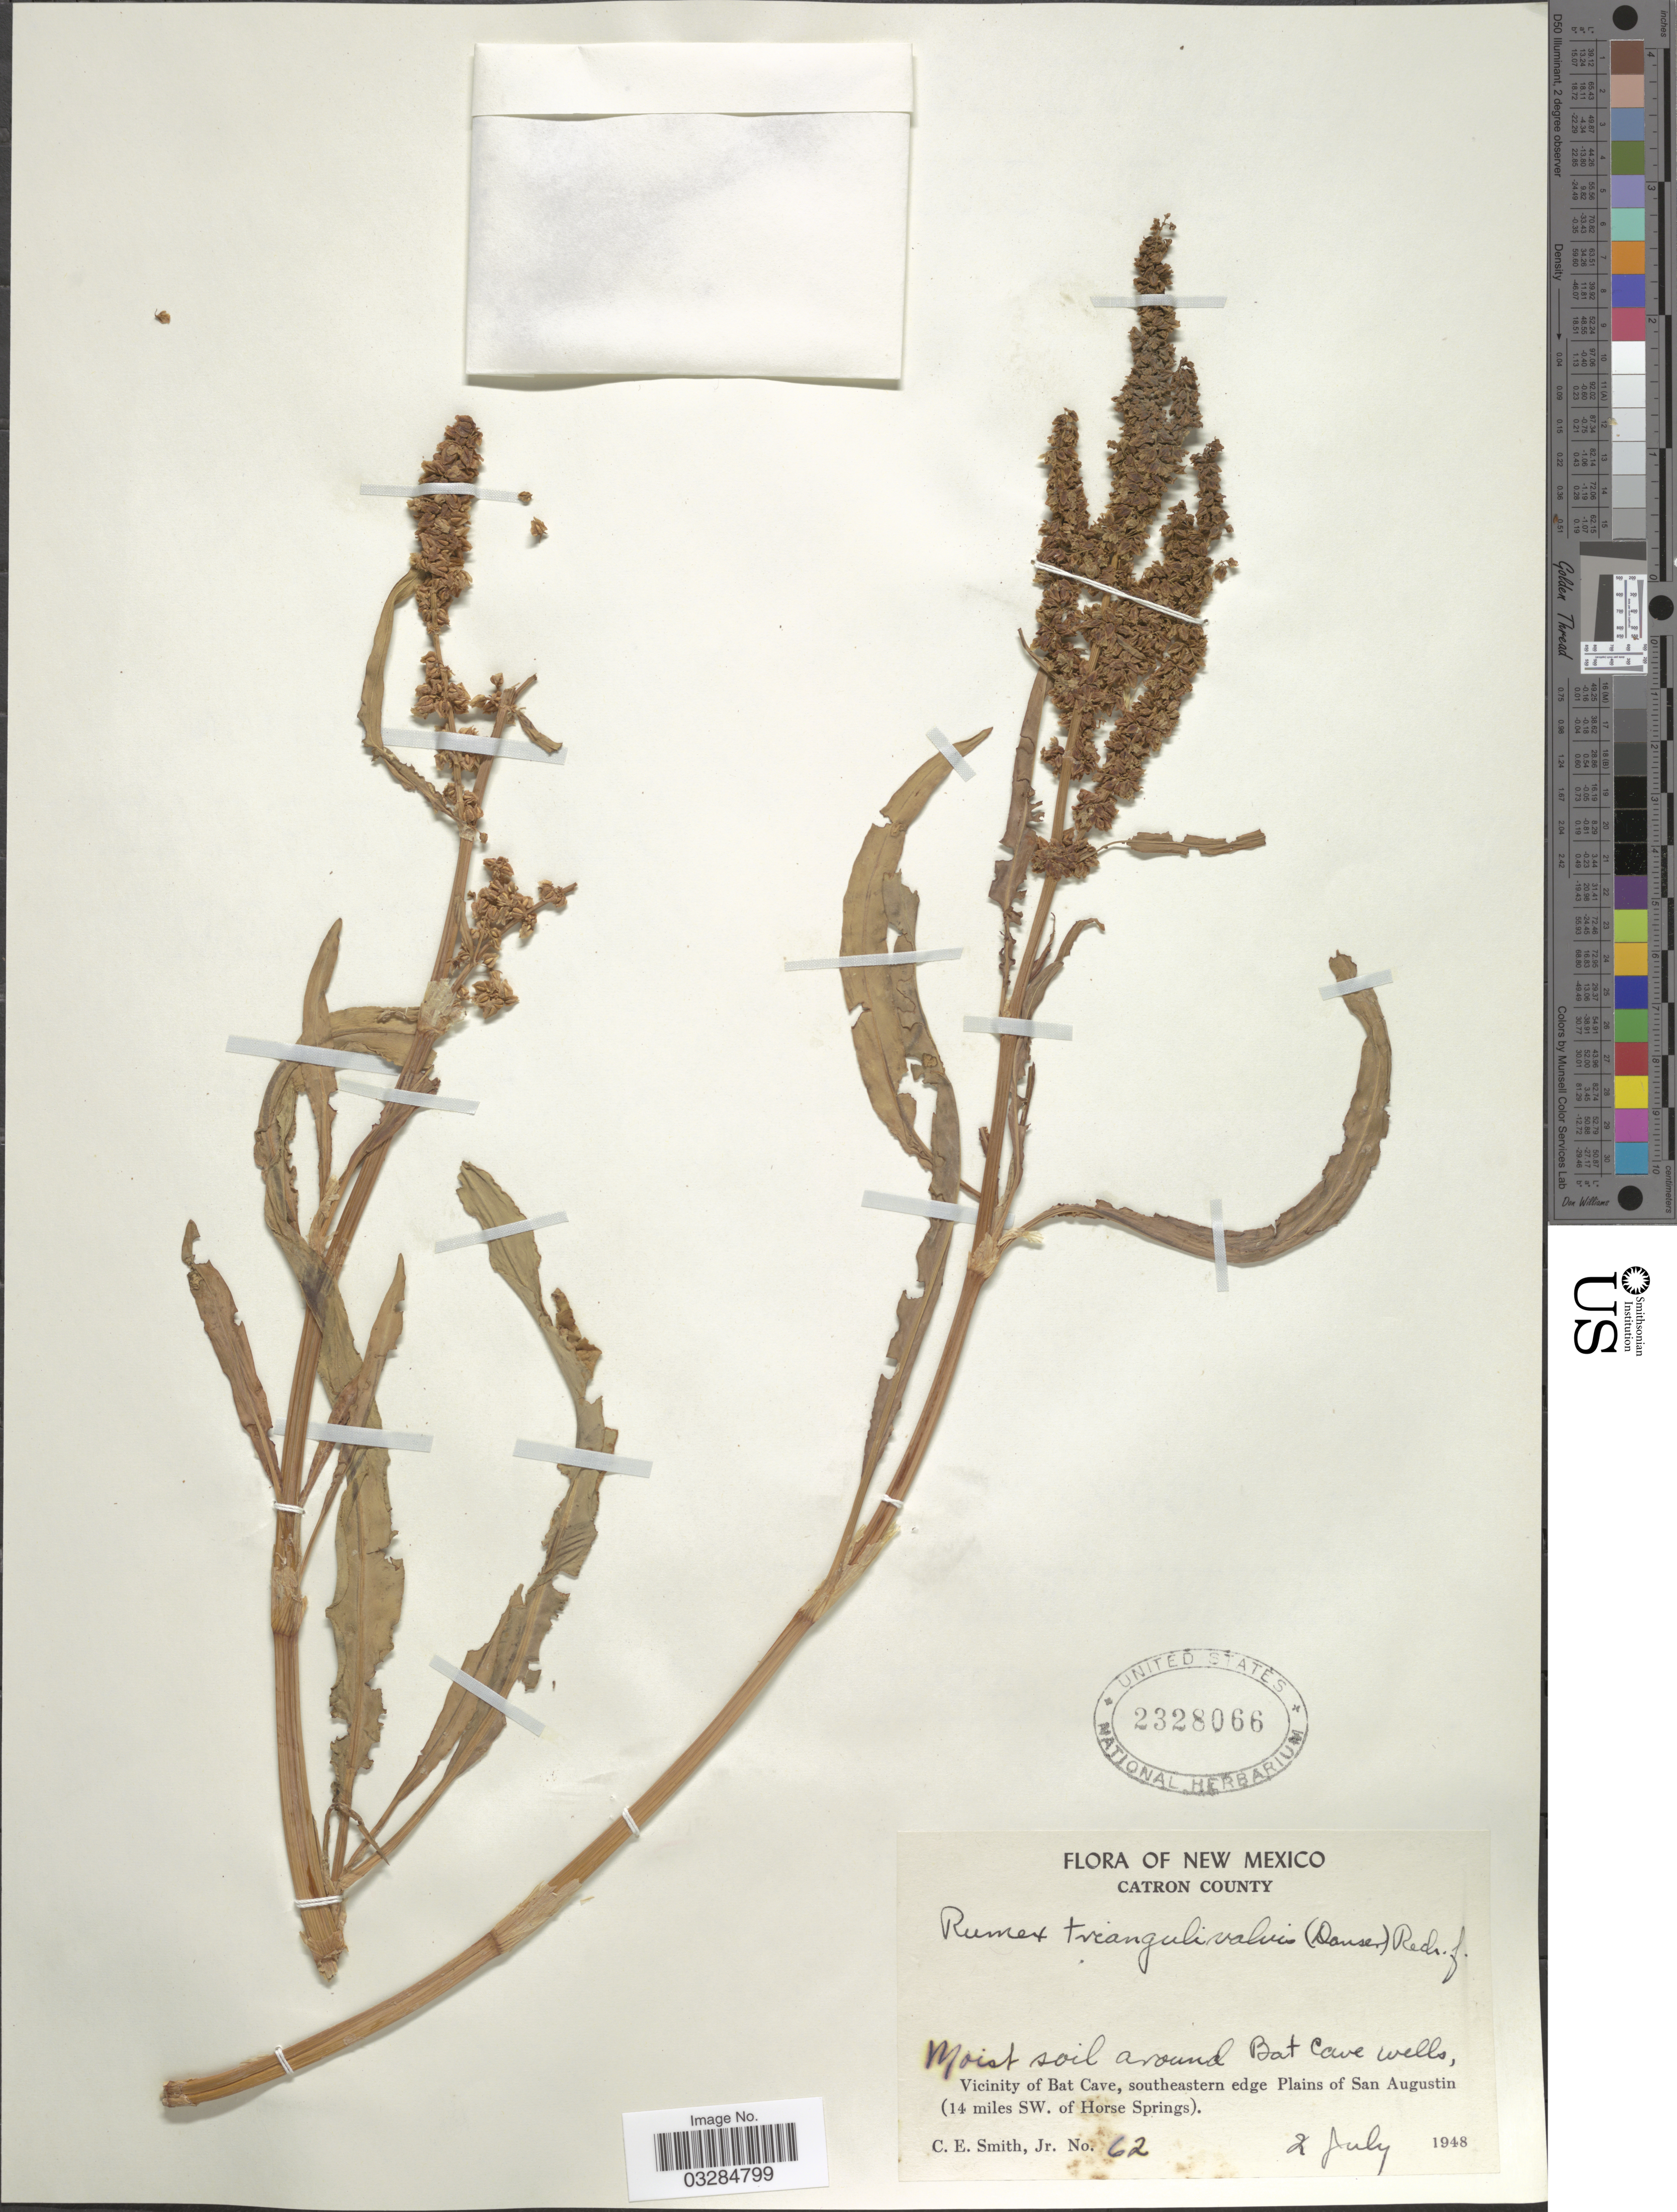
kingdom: Plantae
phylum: Tracheophyta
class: Magnoliopsida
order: Caryophyllales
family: Polygonaceae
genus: Rumex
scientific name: Rumex triangulivalvis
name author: (Danser) Rech. f.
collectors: C. E. Smith Jr.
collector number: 62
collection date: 1948-07-02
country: United States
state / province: New Mexico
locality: Catron County. Around Bat Cave Wells. Vicinity of Bat Cave, southeastern edge Plains of San Augustin (14 miles SW. of Horse Springs).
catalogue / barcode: US 2328066